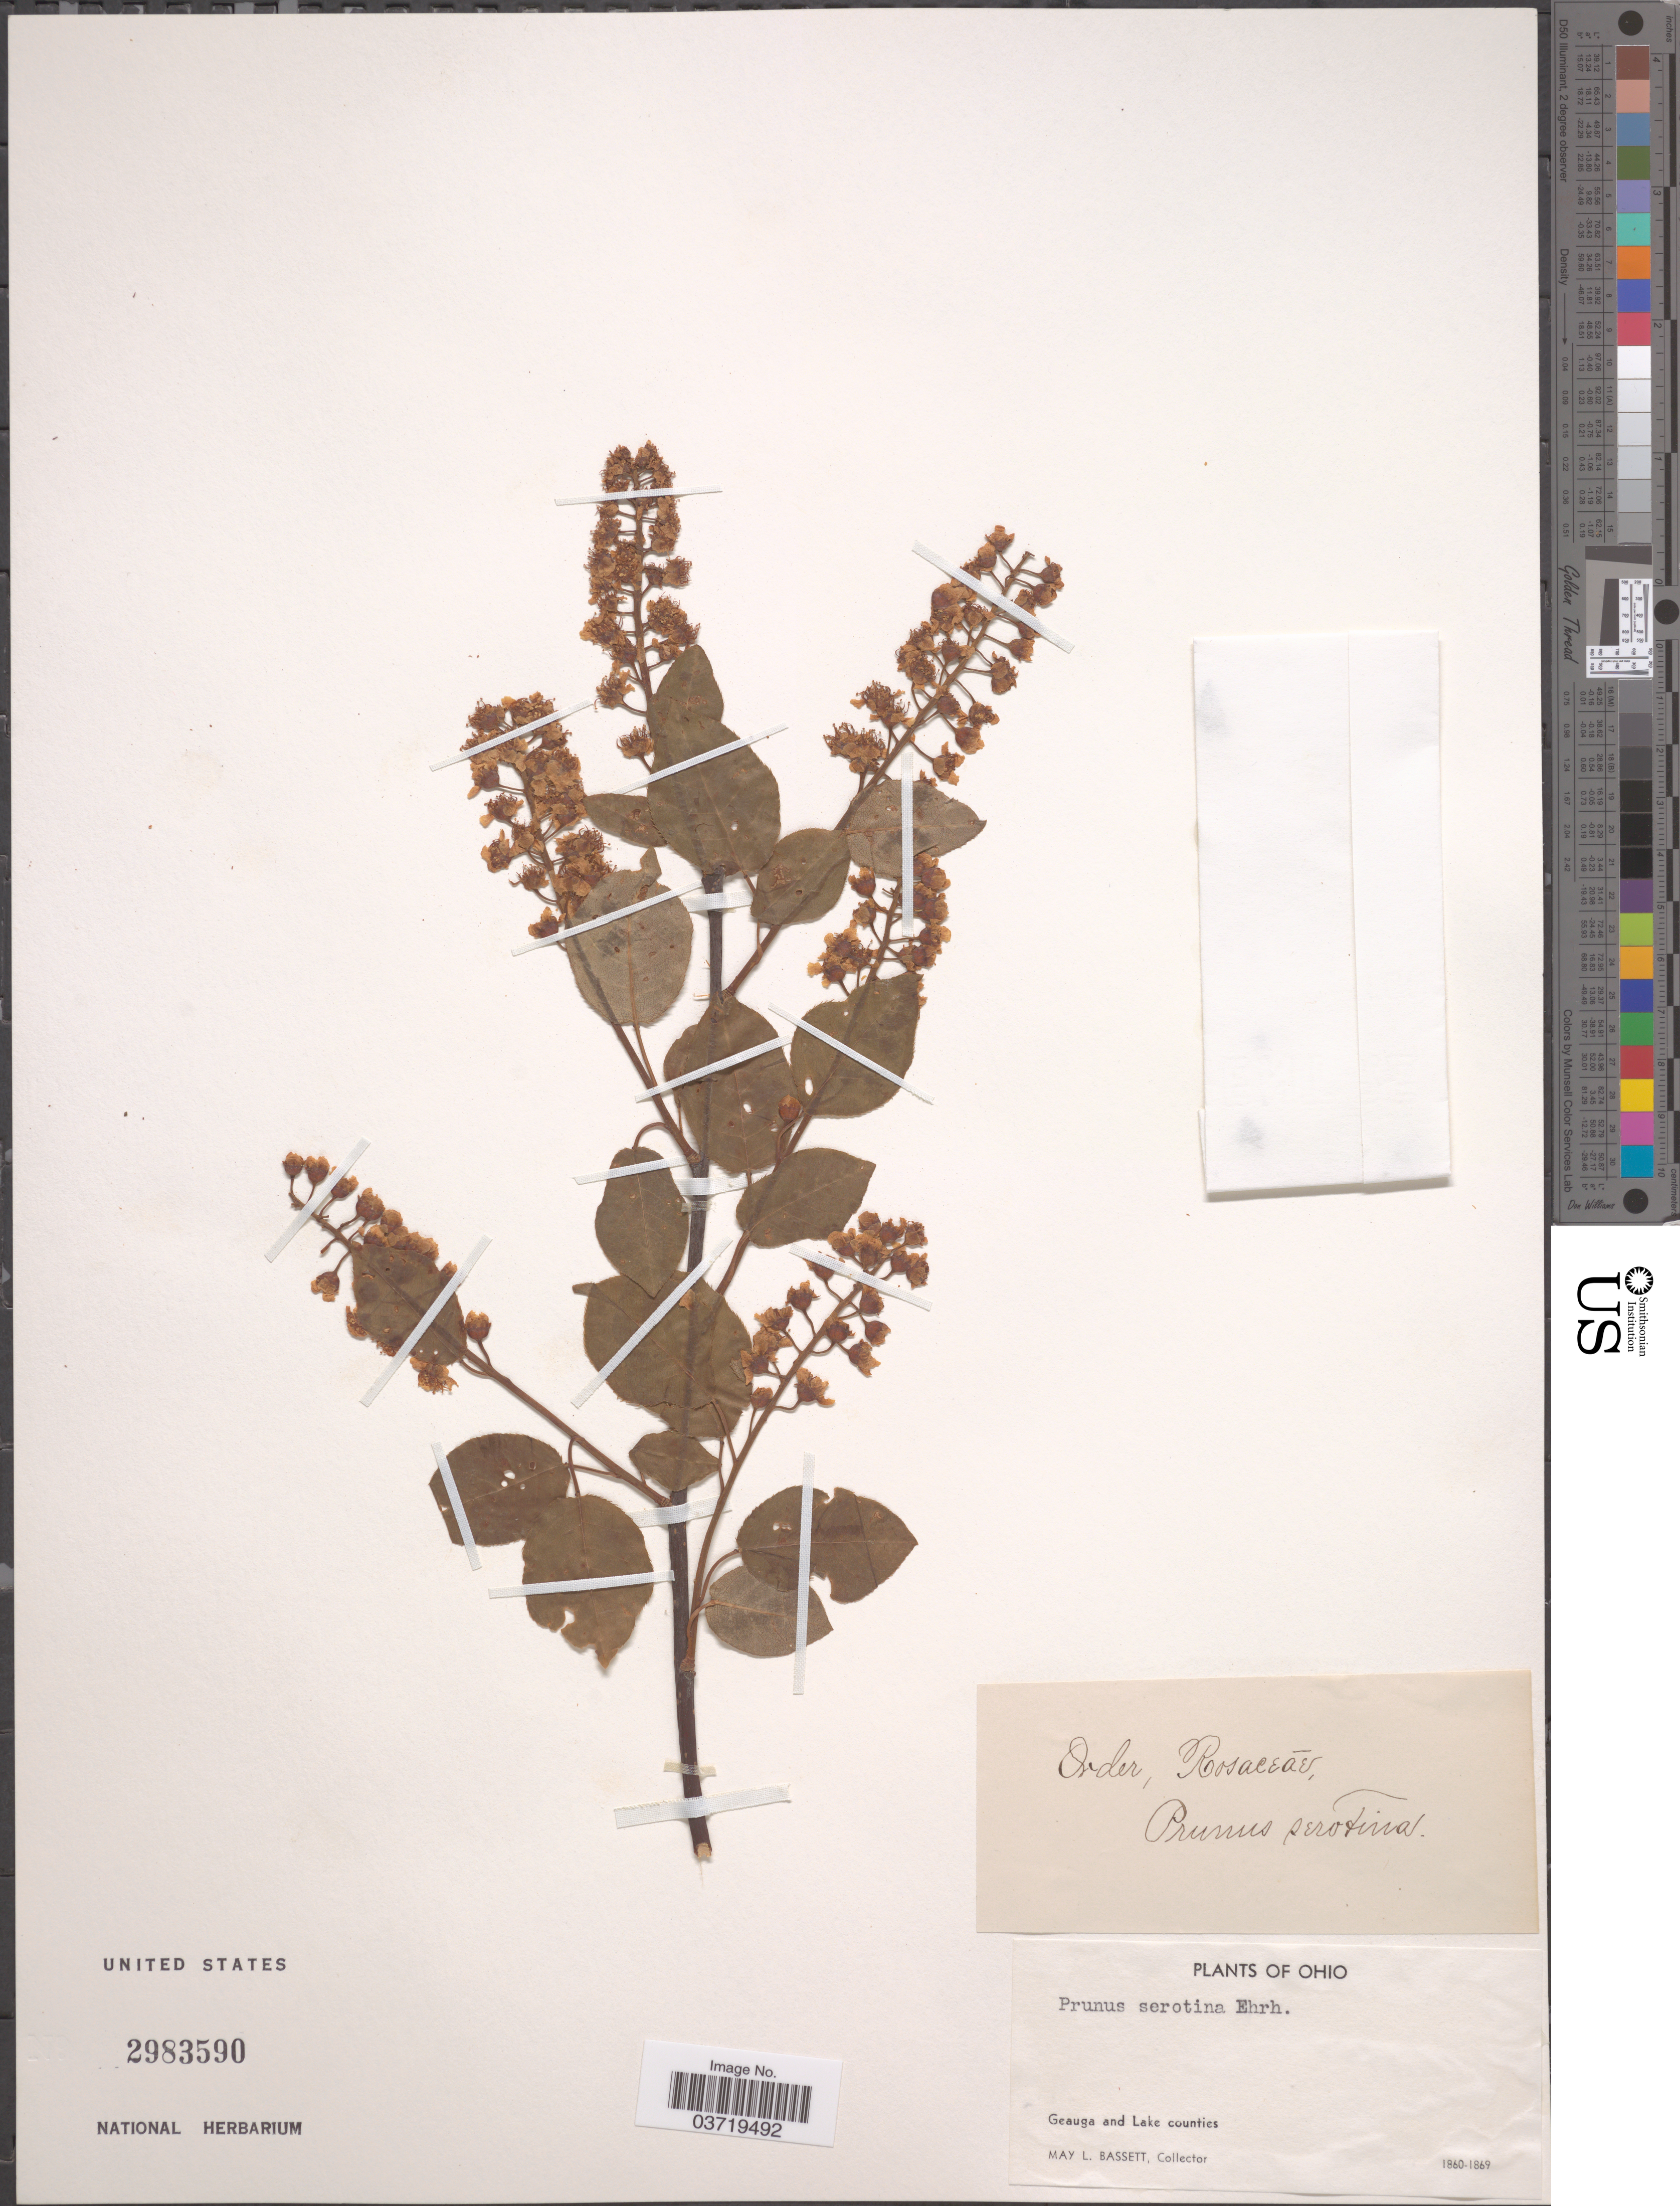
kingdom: Plantae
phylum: Tracheophyta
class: Magnoliopsida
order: Rosales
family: Rosaceae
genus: Prunus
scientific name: Prunus serotina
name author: Ehrh.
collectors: M. L. Bassett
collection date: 1860/1869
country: United States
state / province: Ohio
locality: Geauga and Lake counties.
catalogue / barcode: US 2983590